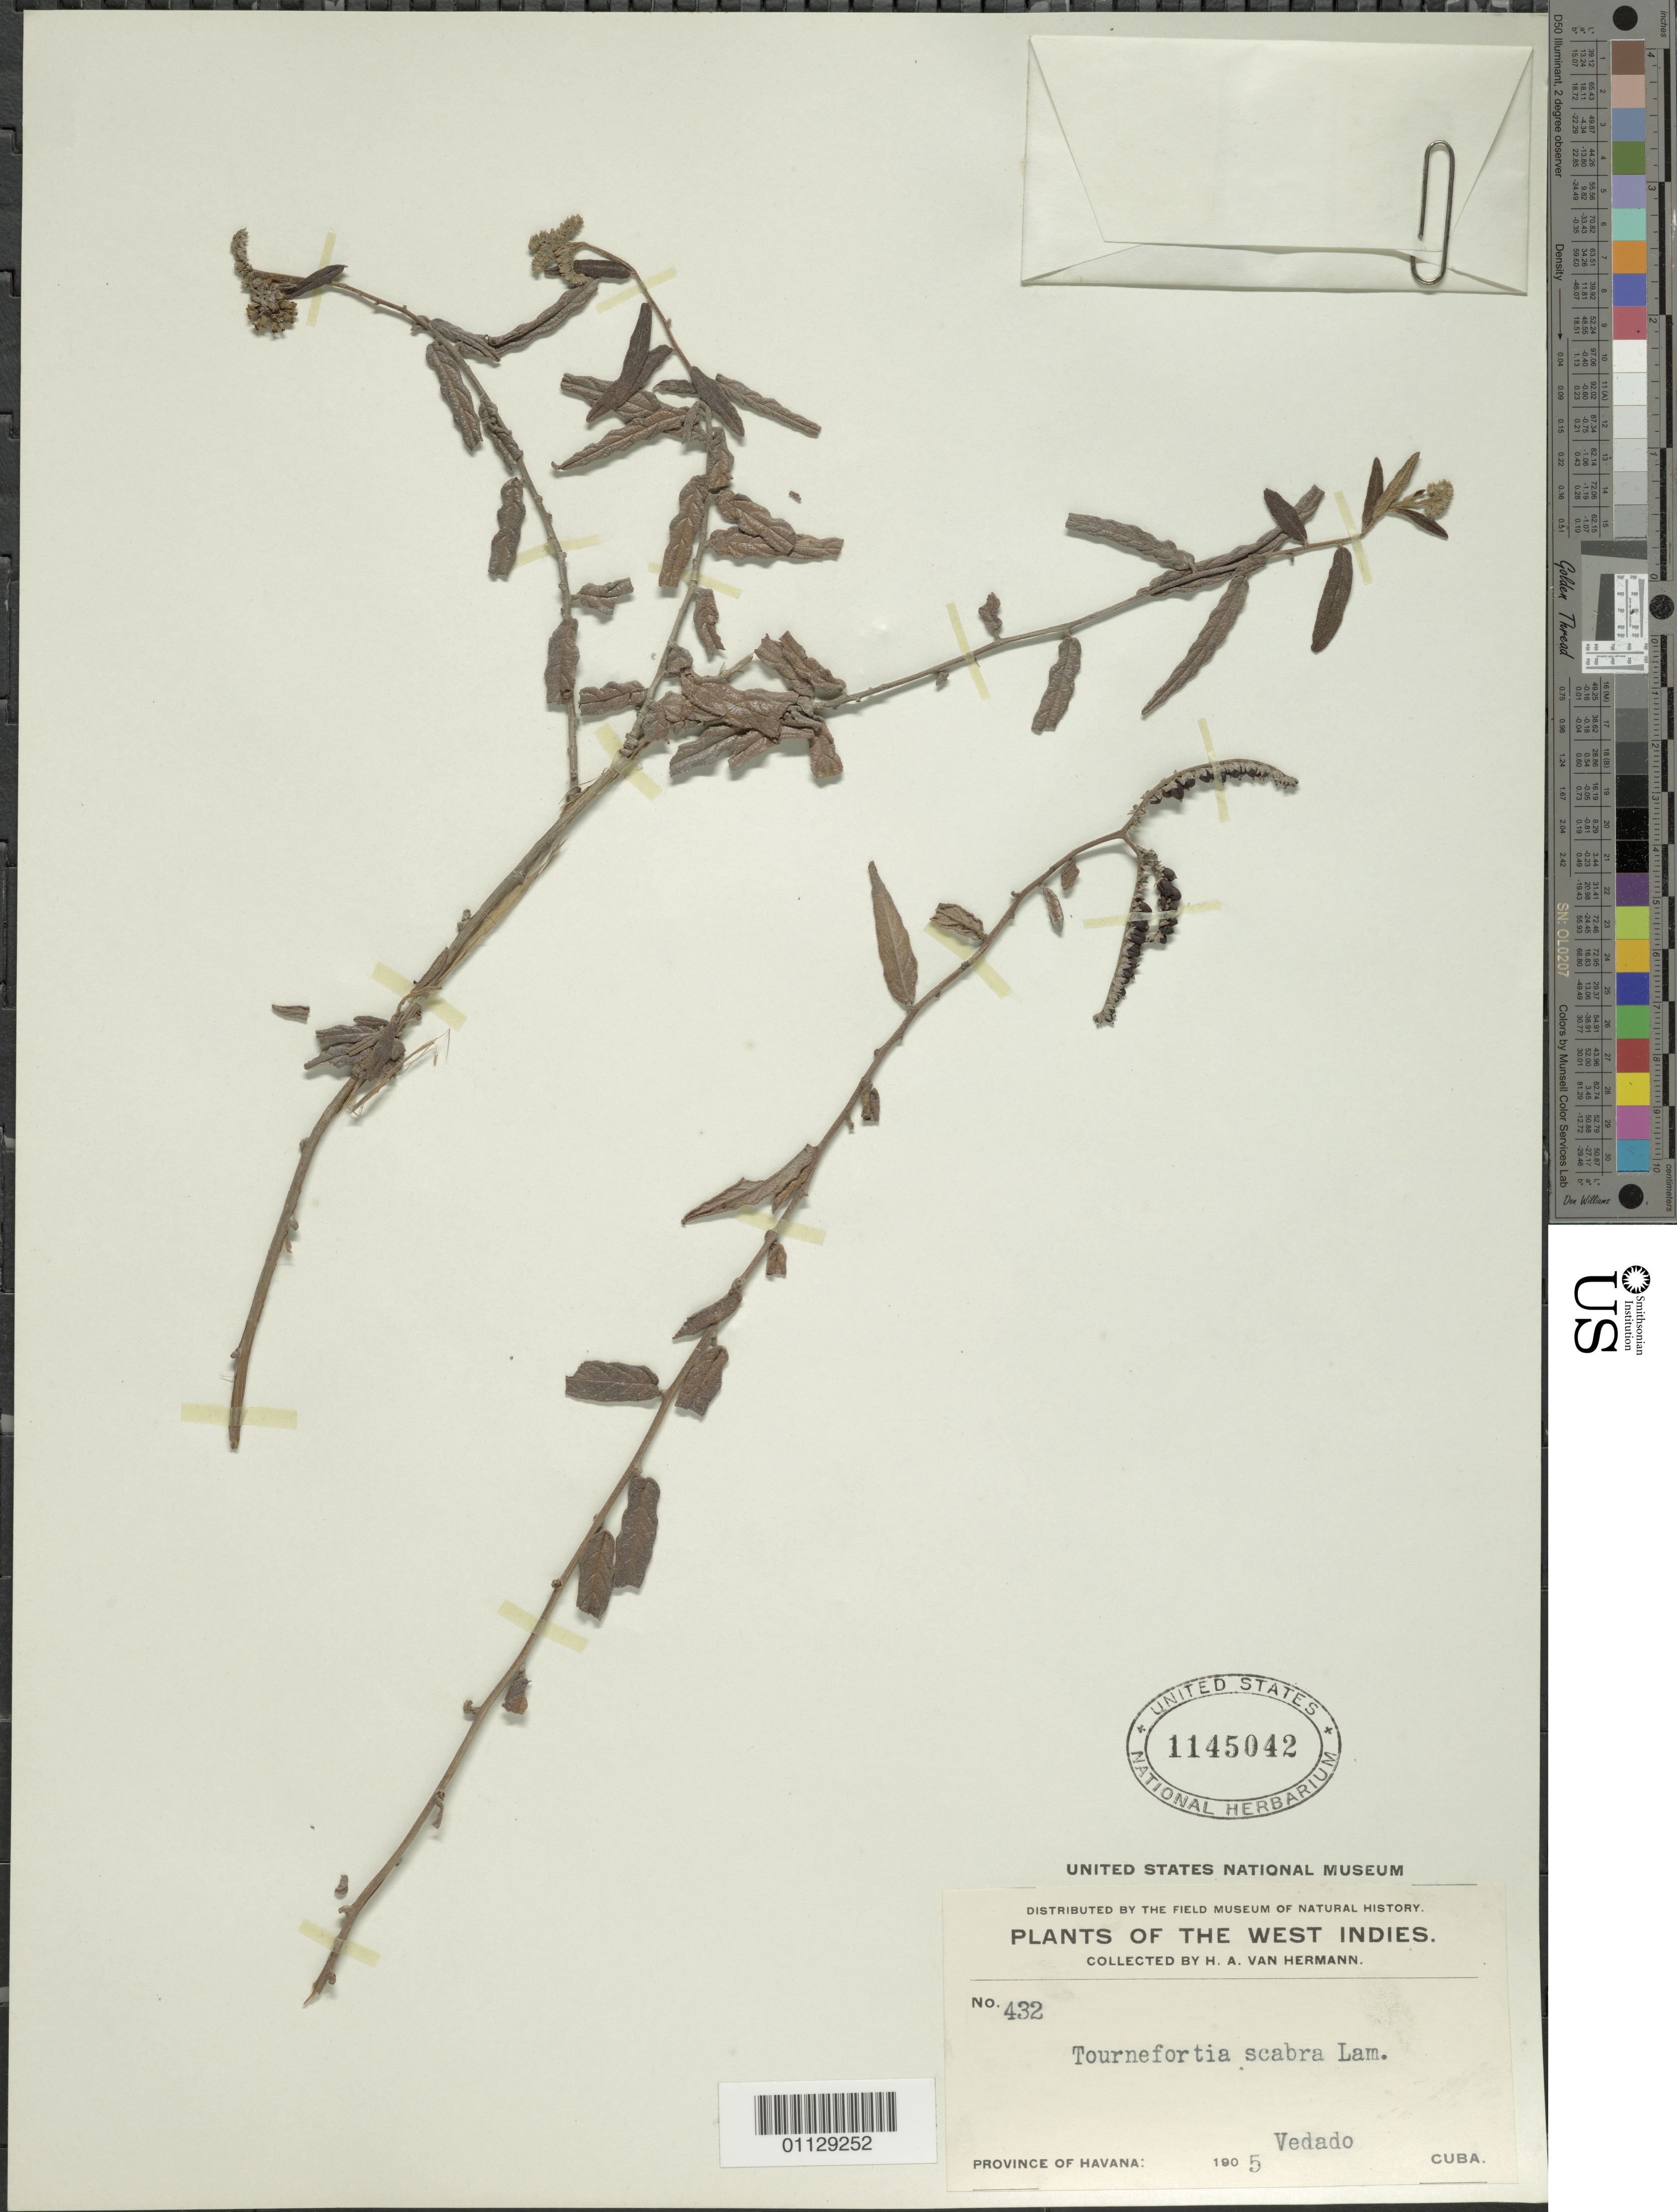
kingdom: Plantae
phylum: Tracheophyta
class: Magnoliopsida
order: Boraginales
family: Heliotropiaceae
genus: Tournefortia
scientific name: Tournefortia scabra var. scabra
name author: Lam.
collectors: H. A. Van Hermann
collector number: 432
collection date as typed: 1905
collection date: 1905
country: Cuba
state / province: La Habana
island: Cuba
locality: Vedado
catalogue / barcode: US 1145042